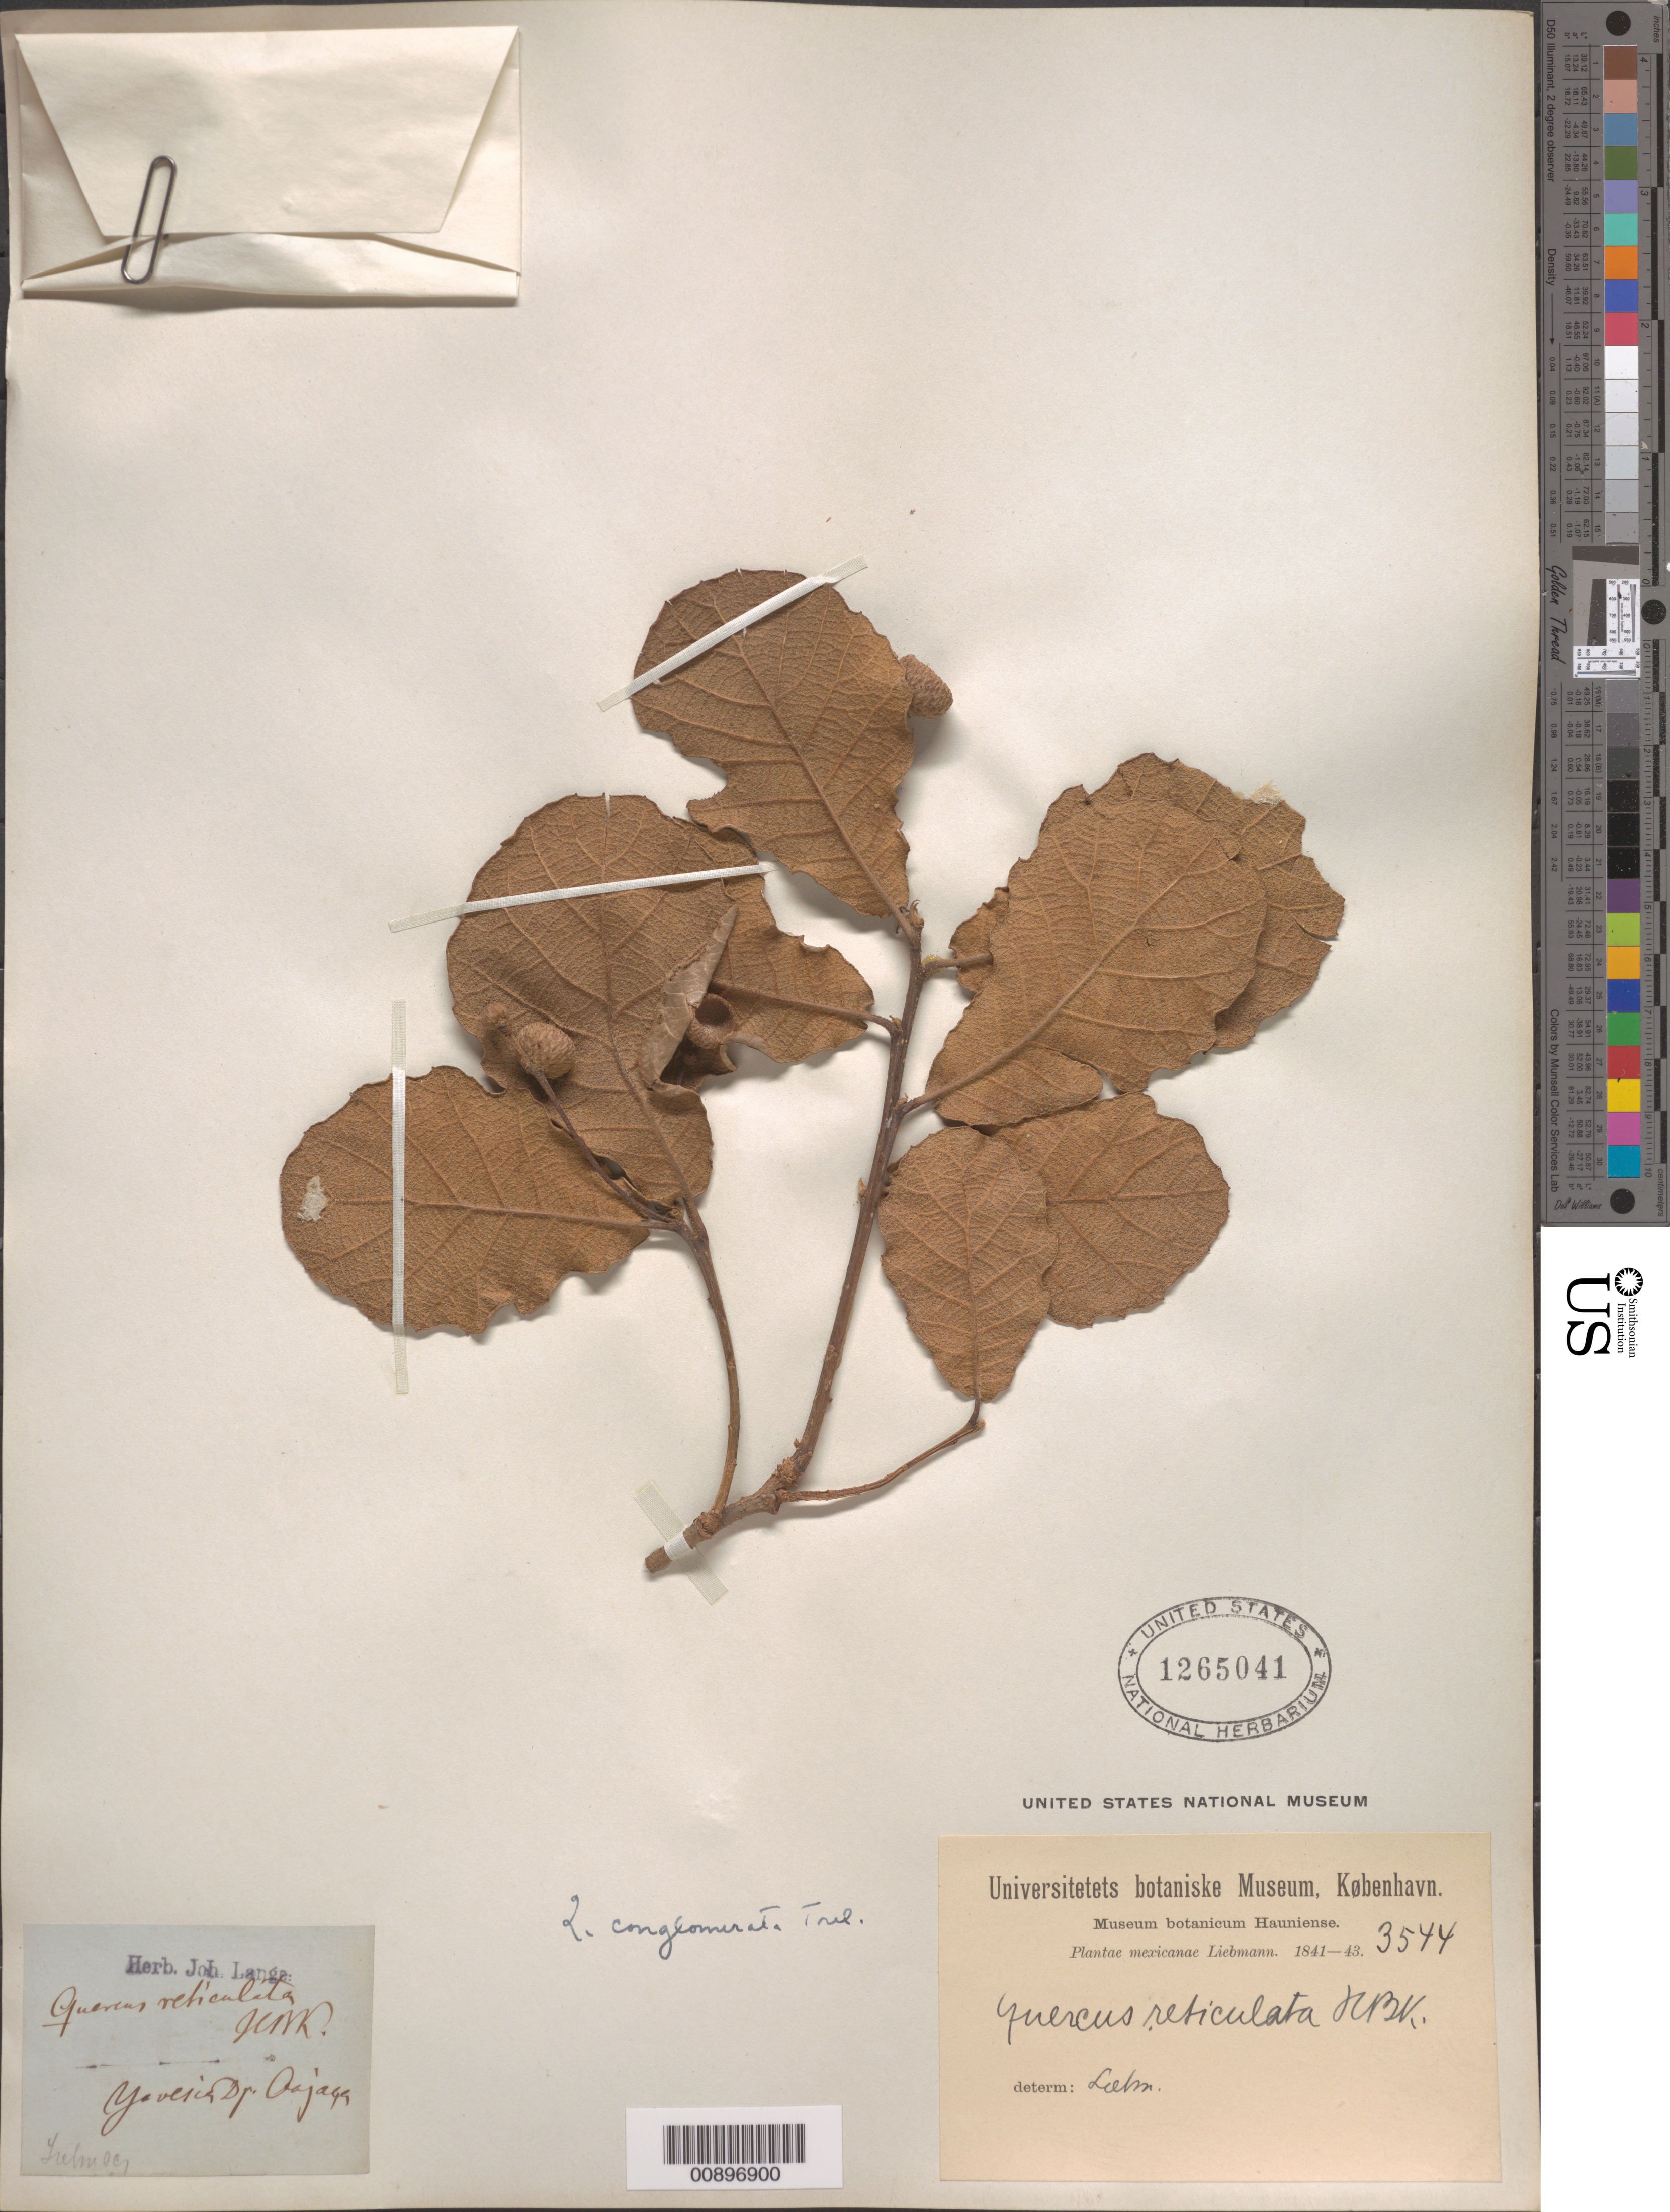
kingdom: Plantae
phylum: Tracheophyta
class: Magnoliopsida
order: Fagales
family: Fagaceae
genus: Quercus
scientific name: Quercus conglomerata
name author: Trel.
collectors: F. M. Liebmann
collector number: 3544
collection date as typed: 1841 to -- --- 1843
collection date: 1841/1843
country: Mexico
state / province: Oaxaca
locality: Yavesia, Oajaca [sic].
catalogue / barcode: US 1265041